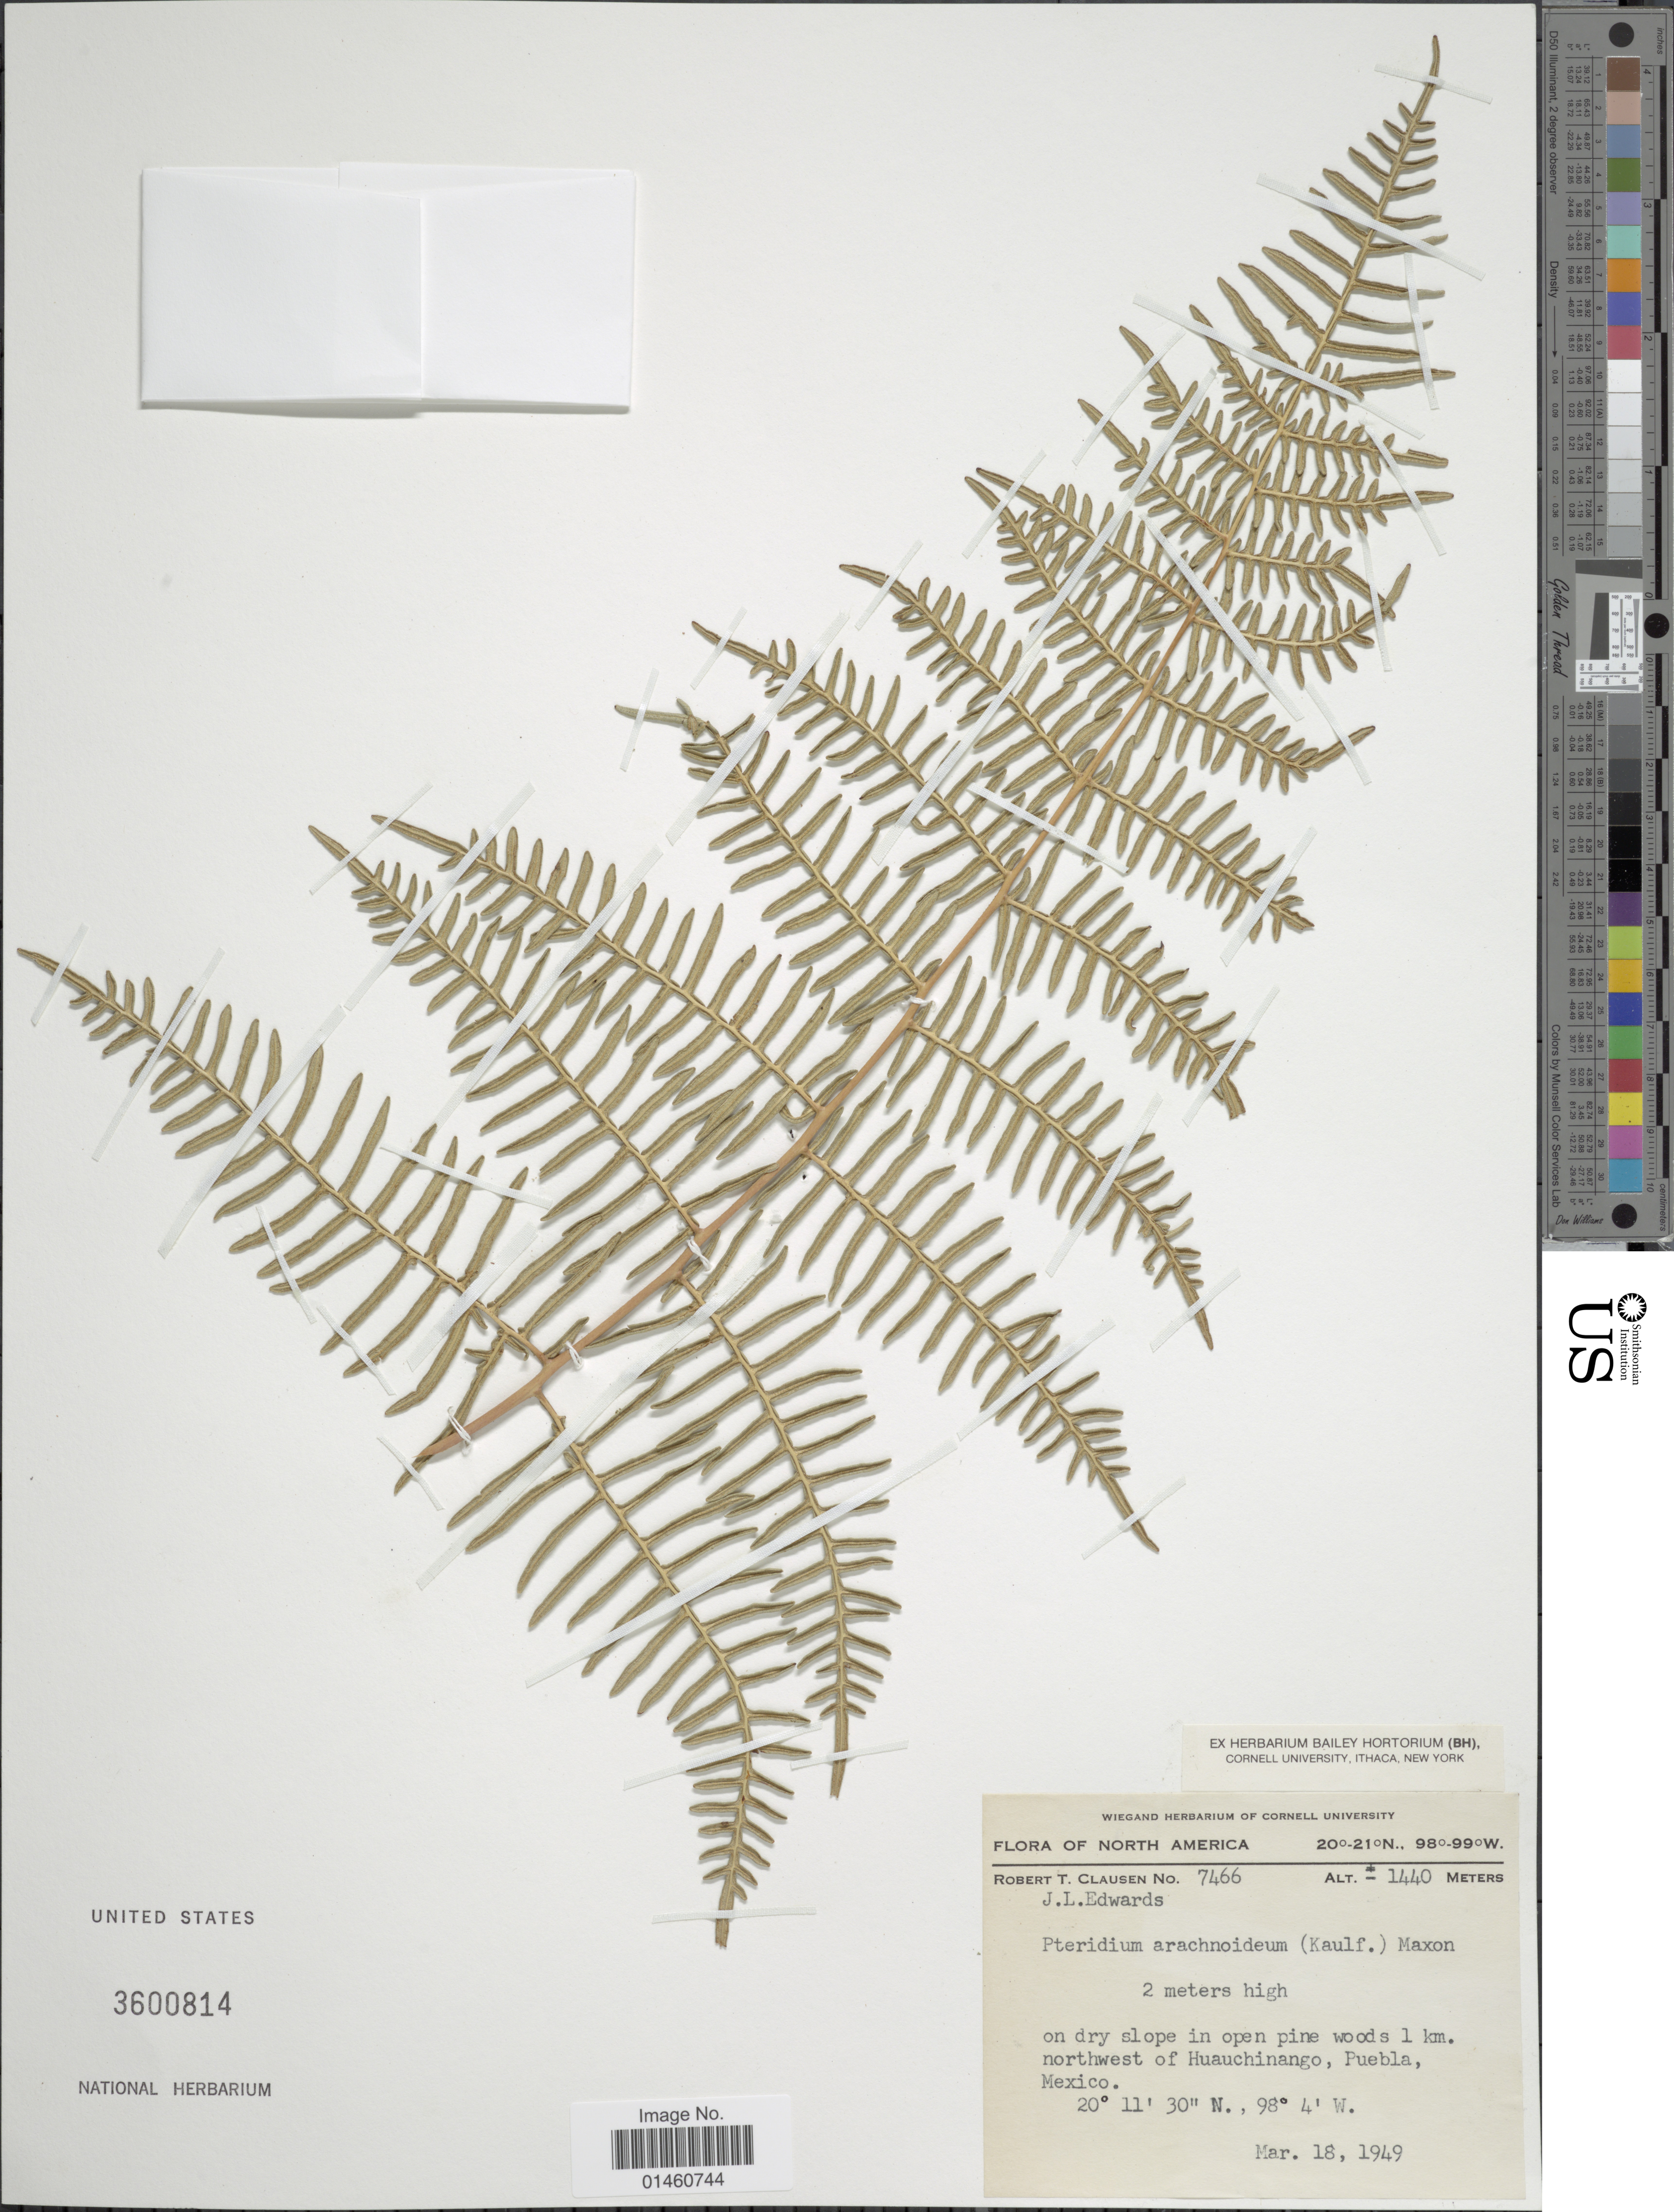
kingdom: Plantae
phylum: Tracheophyta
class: Polypodiopsida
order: Polypodiales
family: Dennstaedtiaceae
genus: Pteridium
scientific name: Pteridium aquilinum var. arachnoideum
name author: (Kaulf.) Herter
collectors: R. T. Clausen & J. Edwards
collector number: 7466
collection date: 1949-03-18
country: Mexico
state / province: Puebla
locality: On dry slope in open pine woods 1 km. northwest of Huauchinango.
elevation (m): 1440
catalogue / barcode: US 3600814